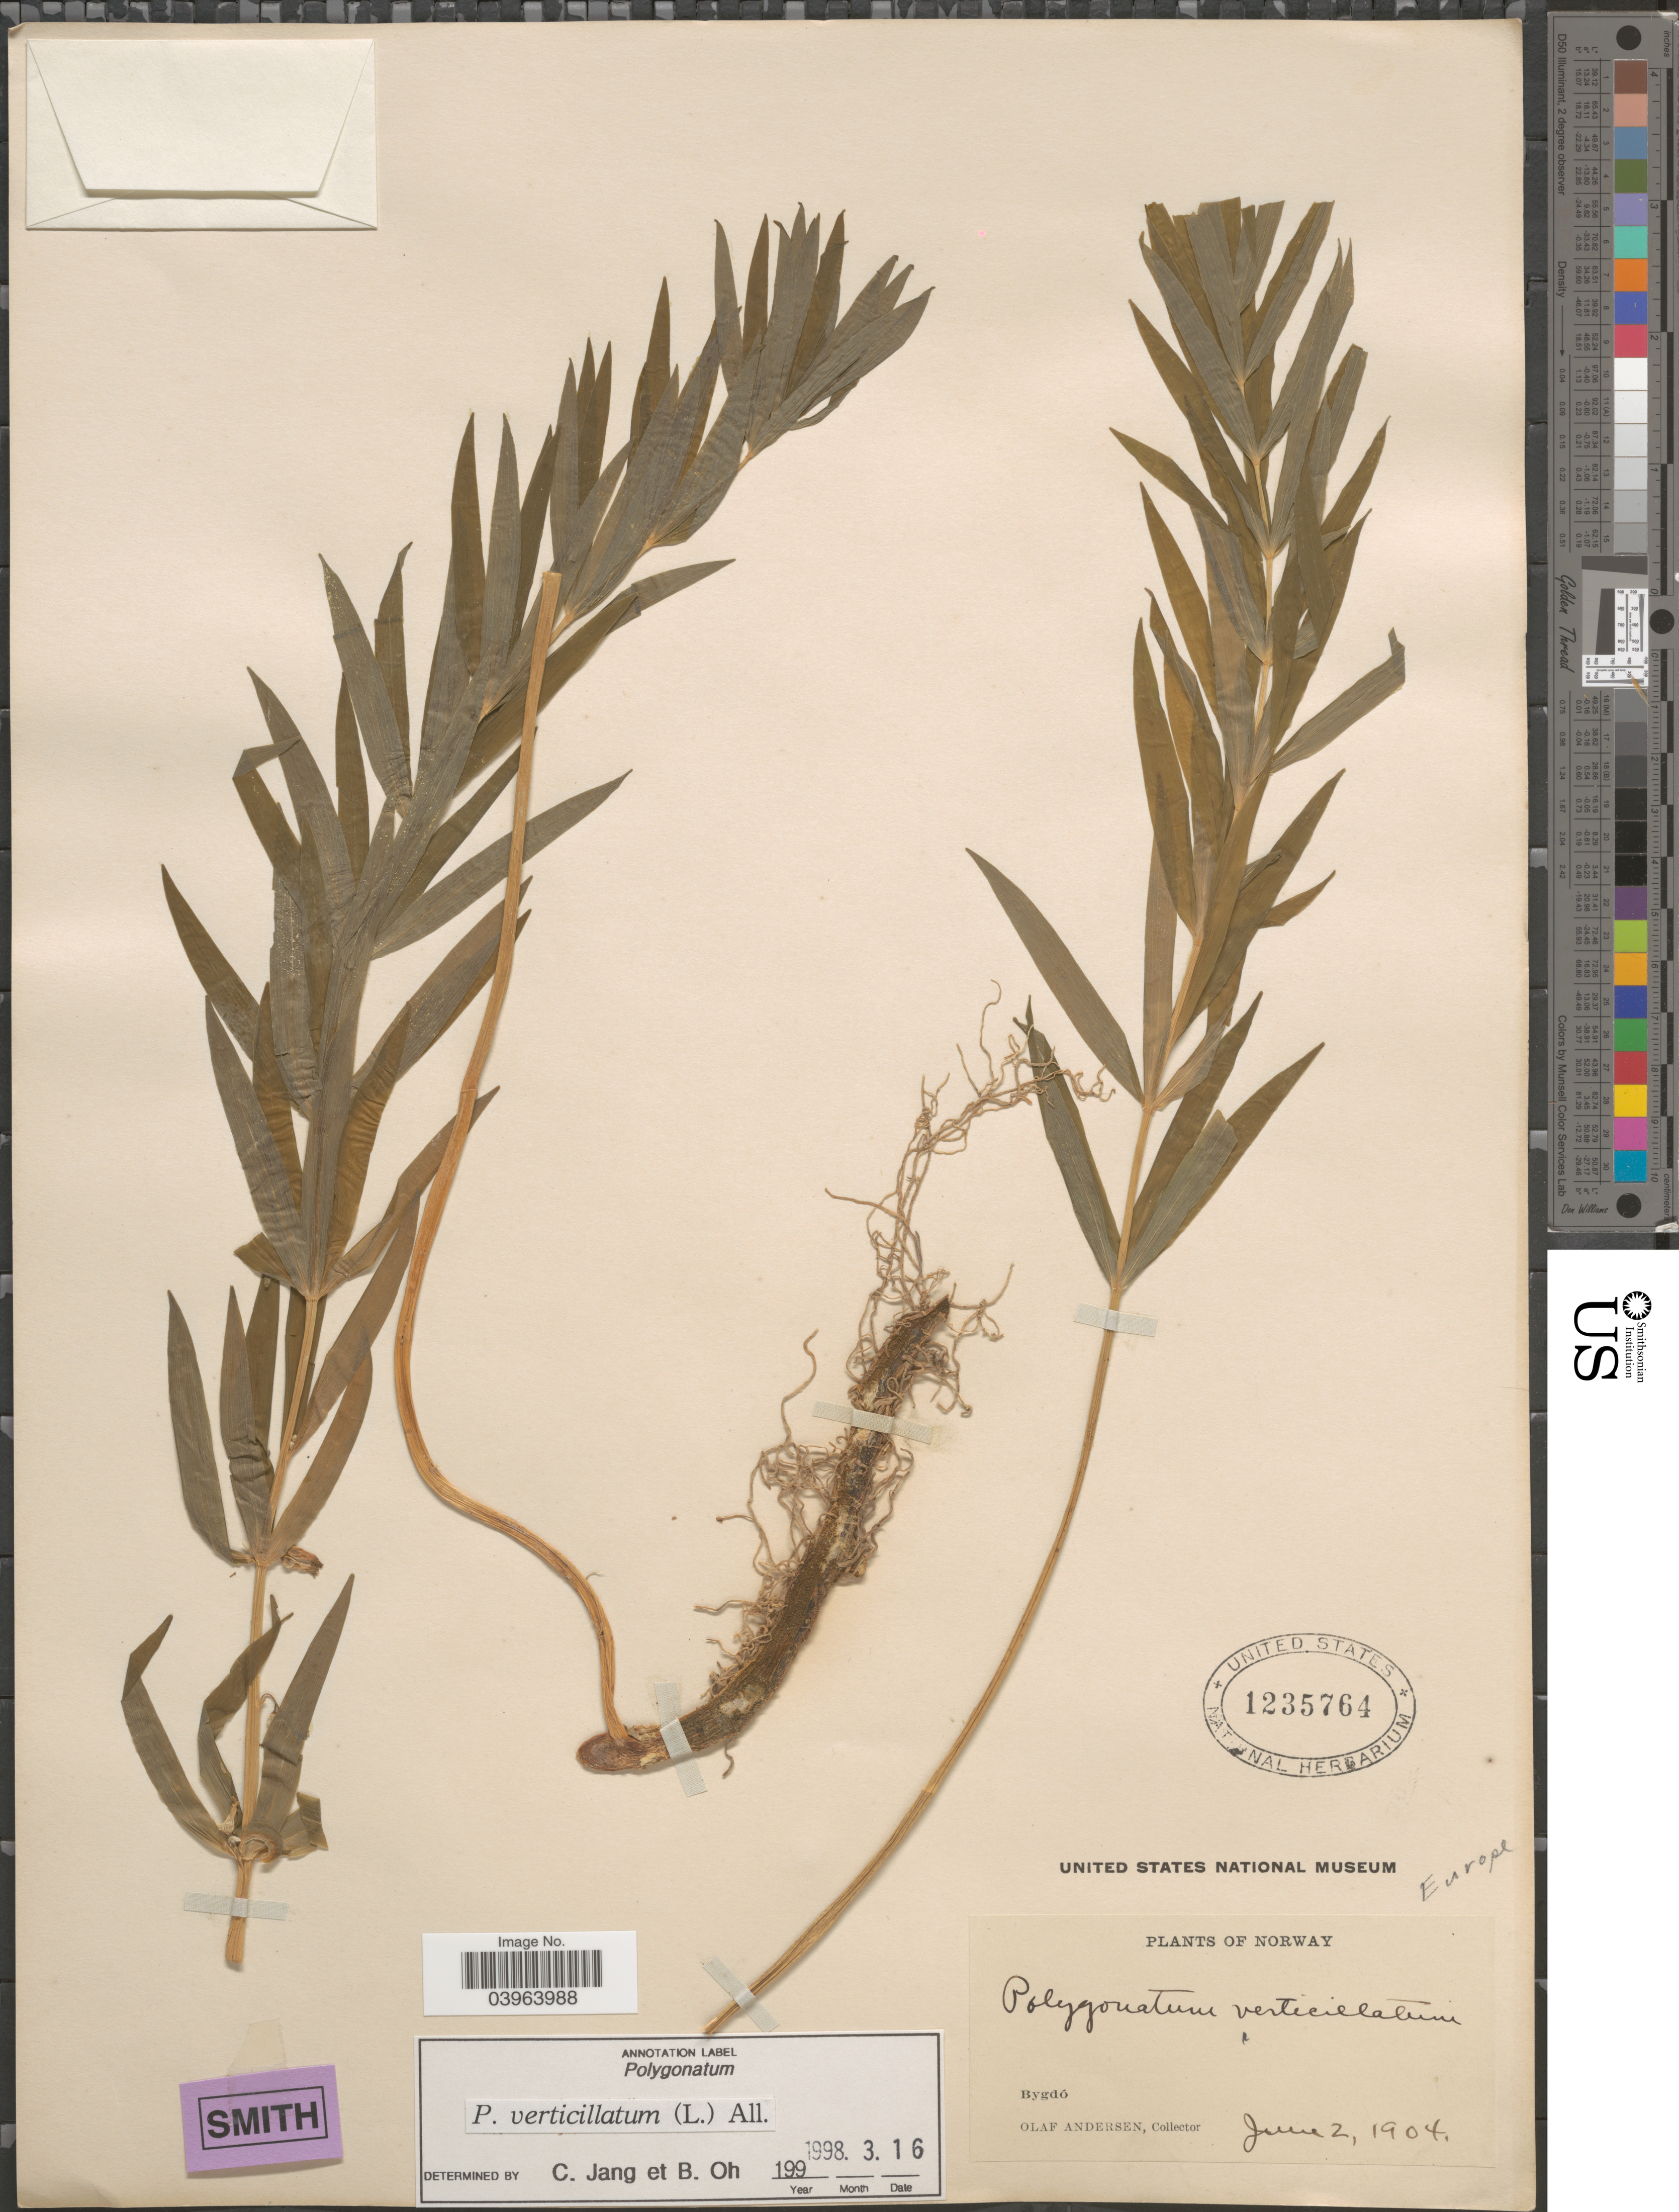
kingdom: Plantae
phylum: Tracheophyta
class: Liliopsida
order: Asparagales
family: Asparagaceae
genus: Polygonatum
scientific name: Polygonatum verticillatum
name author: (L.) All.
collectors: O. Andersen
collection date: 1904-06-02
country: Norway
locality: Bygdó.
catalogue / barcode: US 1235764